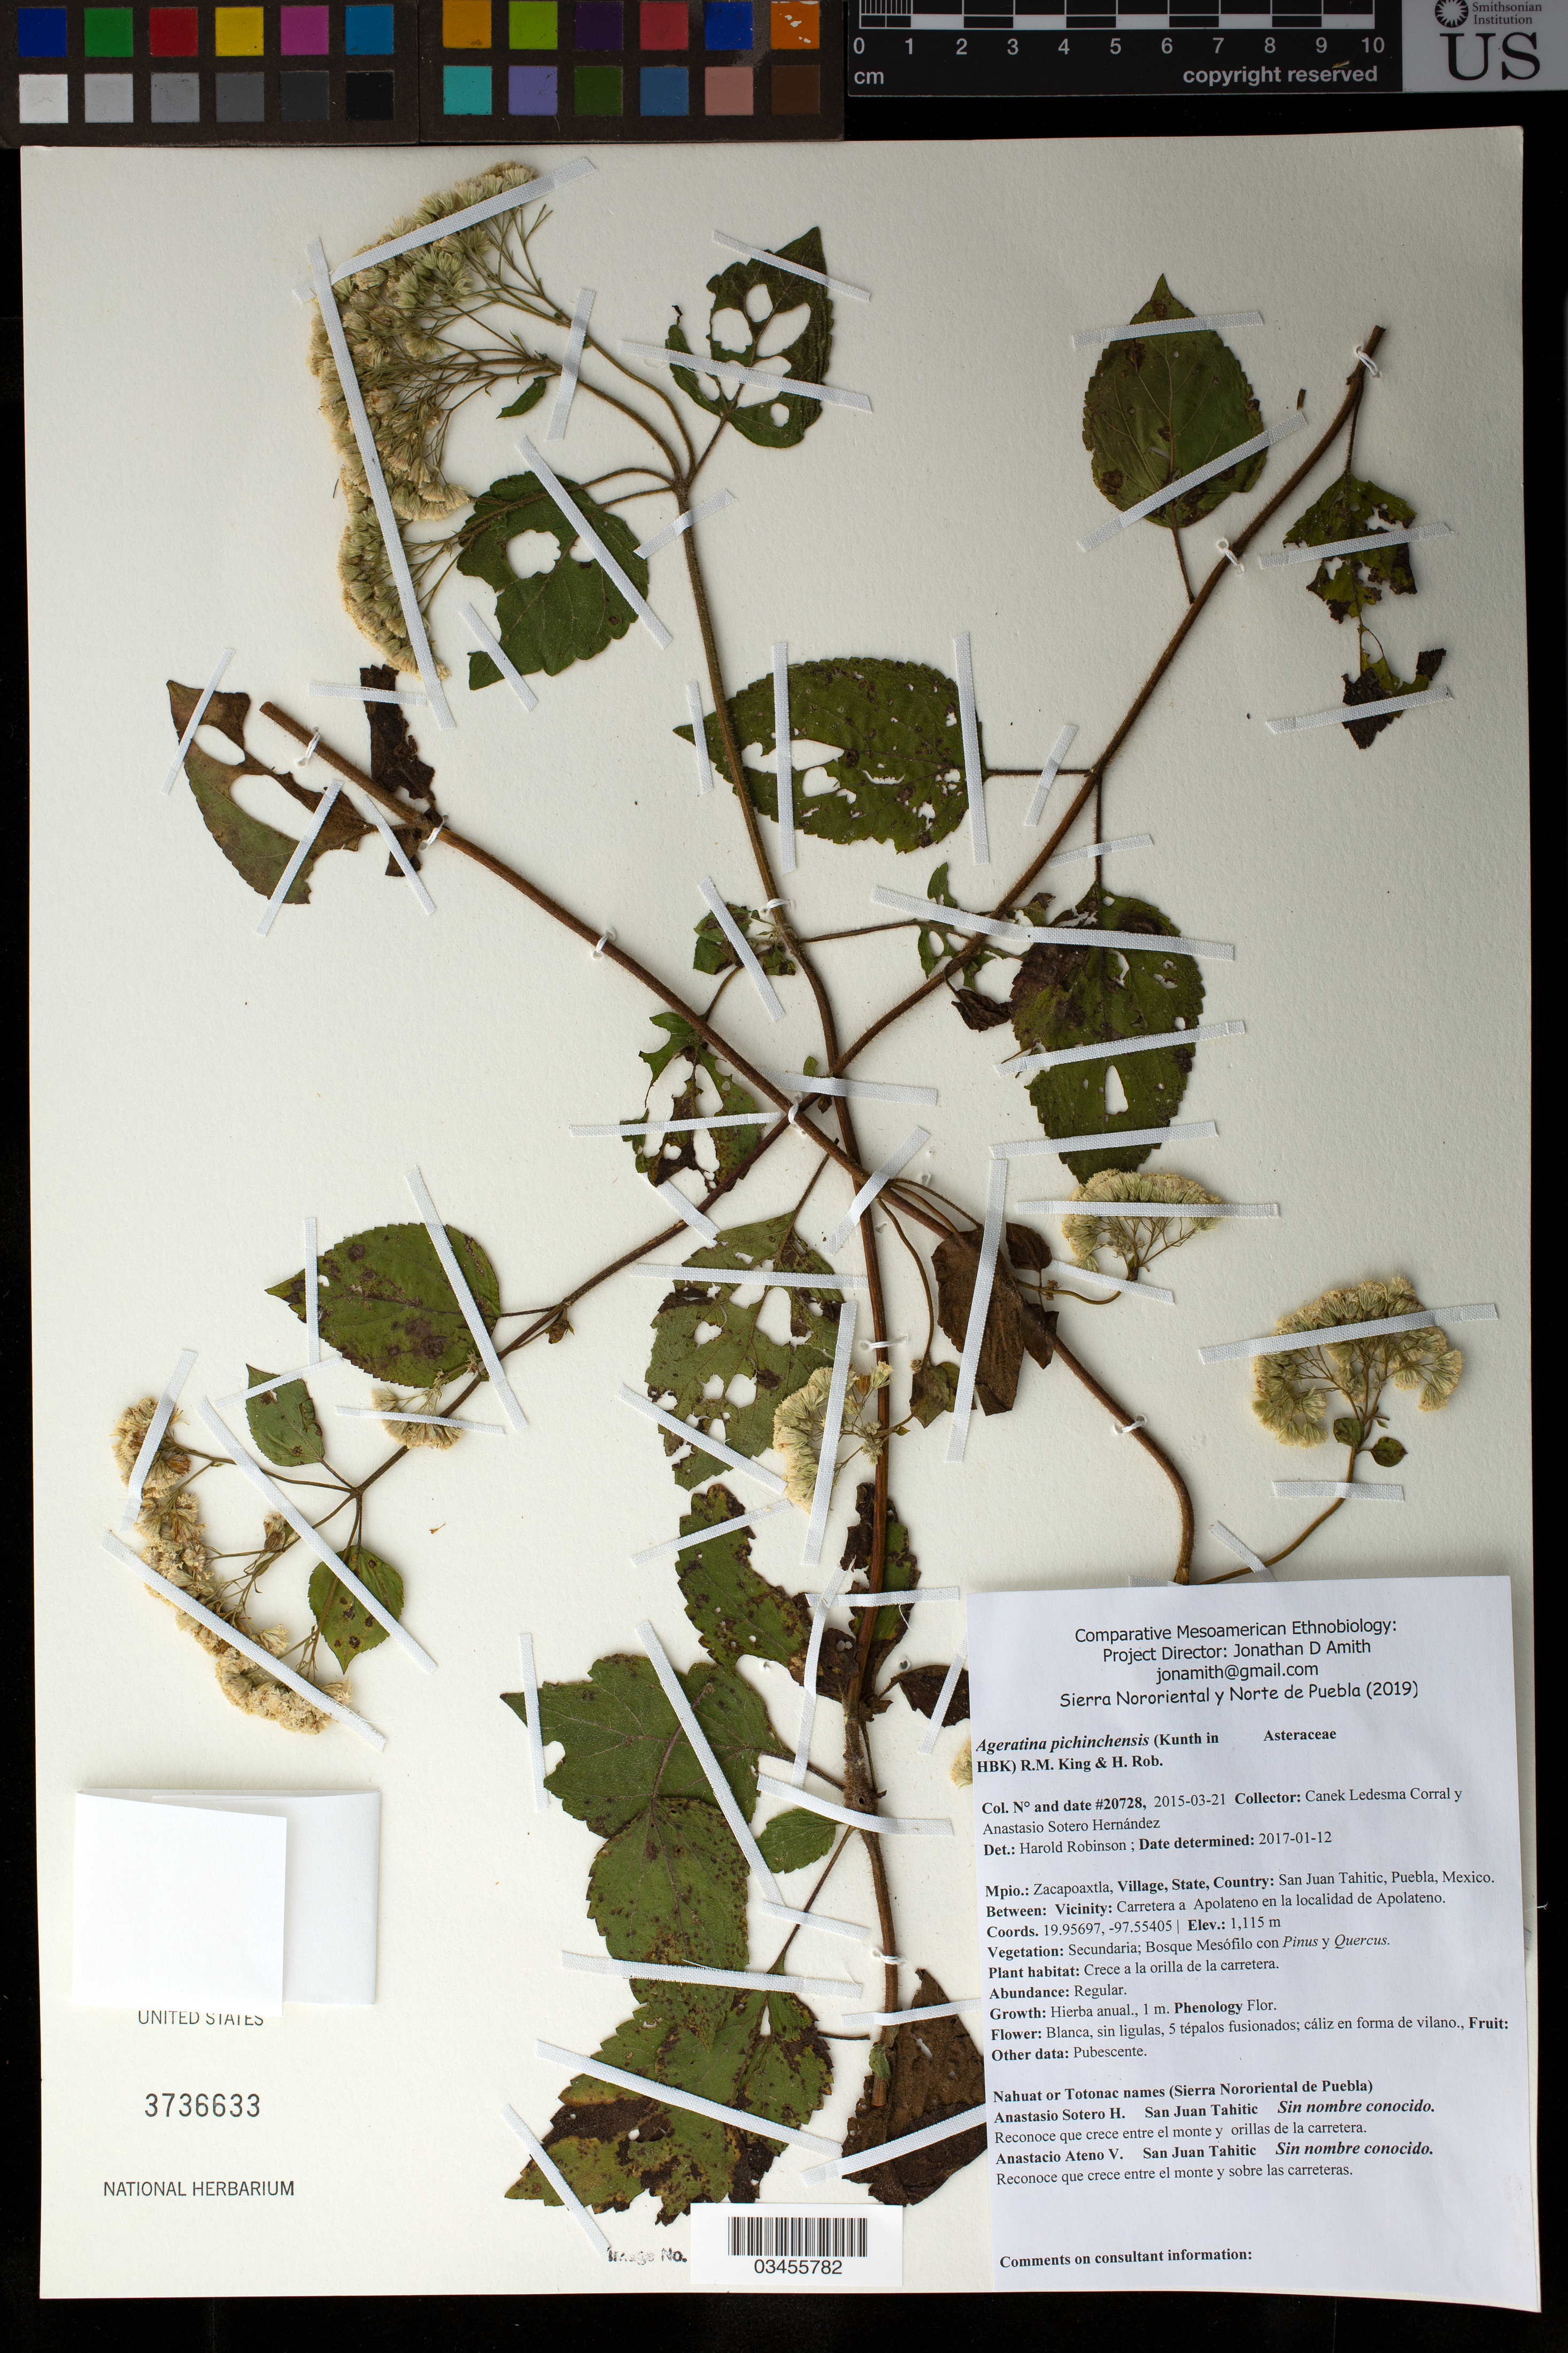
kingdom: Plantae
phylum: Tracheophyta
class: Magnoliopsida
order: Asterales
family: Asteraceae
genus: Ageratina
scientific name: Ageratina pichinchensis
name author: (Kunth) R.M. King & H. Rob.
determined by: Robinson, Harold E., (US)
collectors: Canek Ledesma C. & A. Sotero H.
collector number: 20728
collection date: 2015-03-21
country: México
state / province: Puebla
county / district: Zacapoaxtla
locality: PUEBLO: San Juan Tahitic; LOCALIDAD EXACTA: Carretera a Apolateno en la localidad de Apolateno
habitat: Bosque mesófilo con Pinus y Quercus | Crece a la orilla de la carretera.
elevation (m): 1115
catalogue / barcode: US 3736633